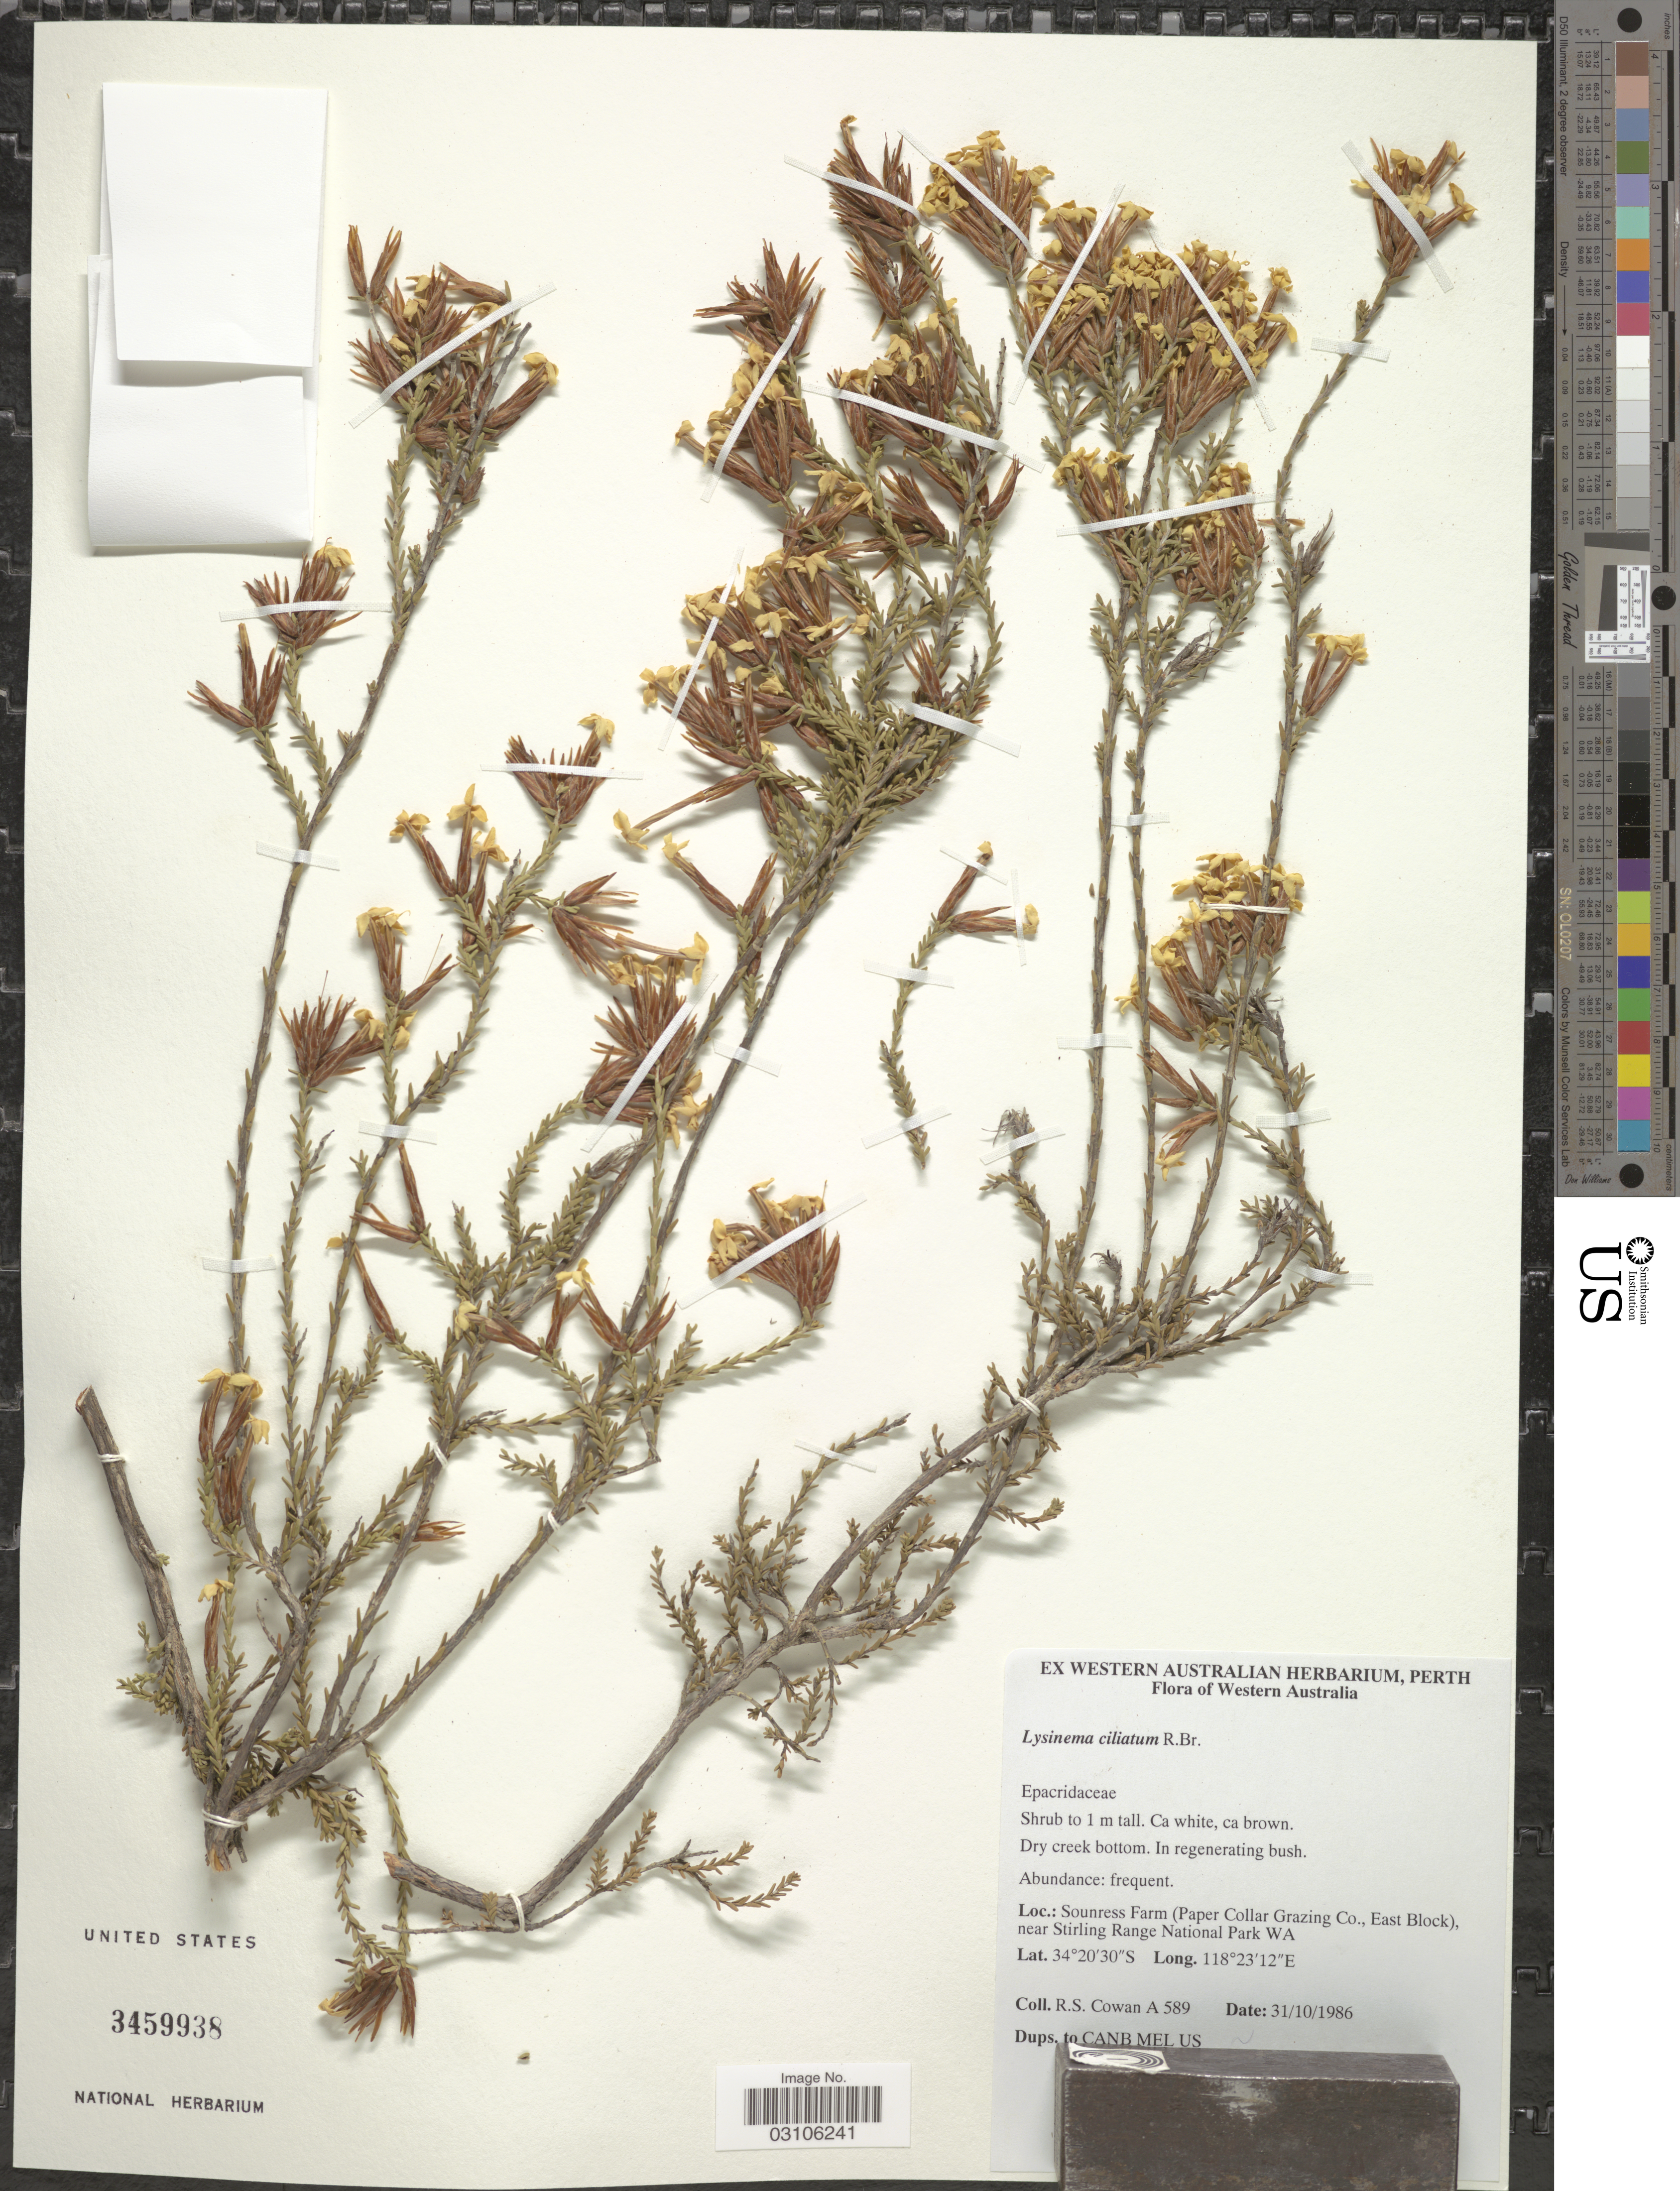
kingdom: Plantae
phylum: Tracheophyta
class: Magnoliopsida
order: Ericales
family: Ericaceae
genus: Lysinema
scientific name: Lysinema ciliatum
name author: R. Br.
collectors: R. S. Cowan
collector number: A589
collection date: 1986-10-31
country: Australia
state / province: Western Australia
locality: Sounress Farm (Paper Collar Grazing Co., East Block), near Stirling Range National Park WA.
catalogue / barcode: US 3459938